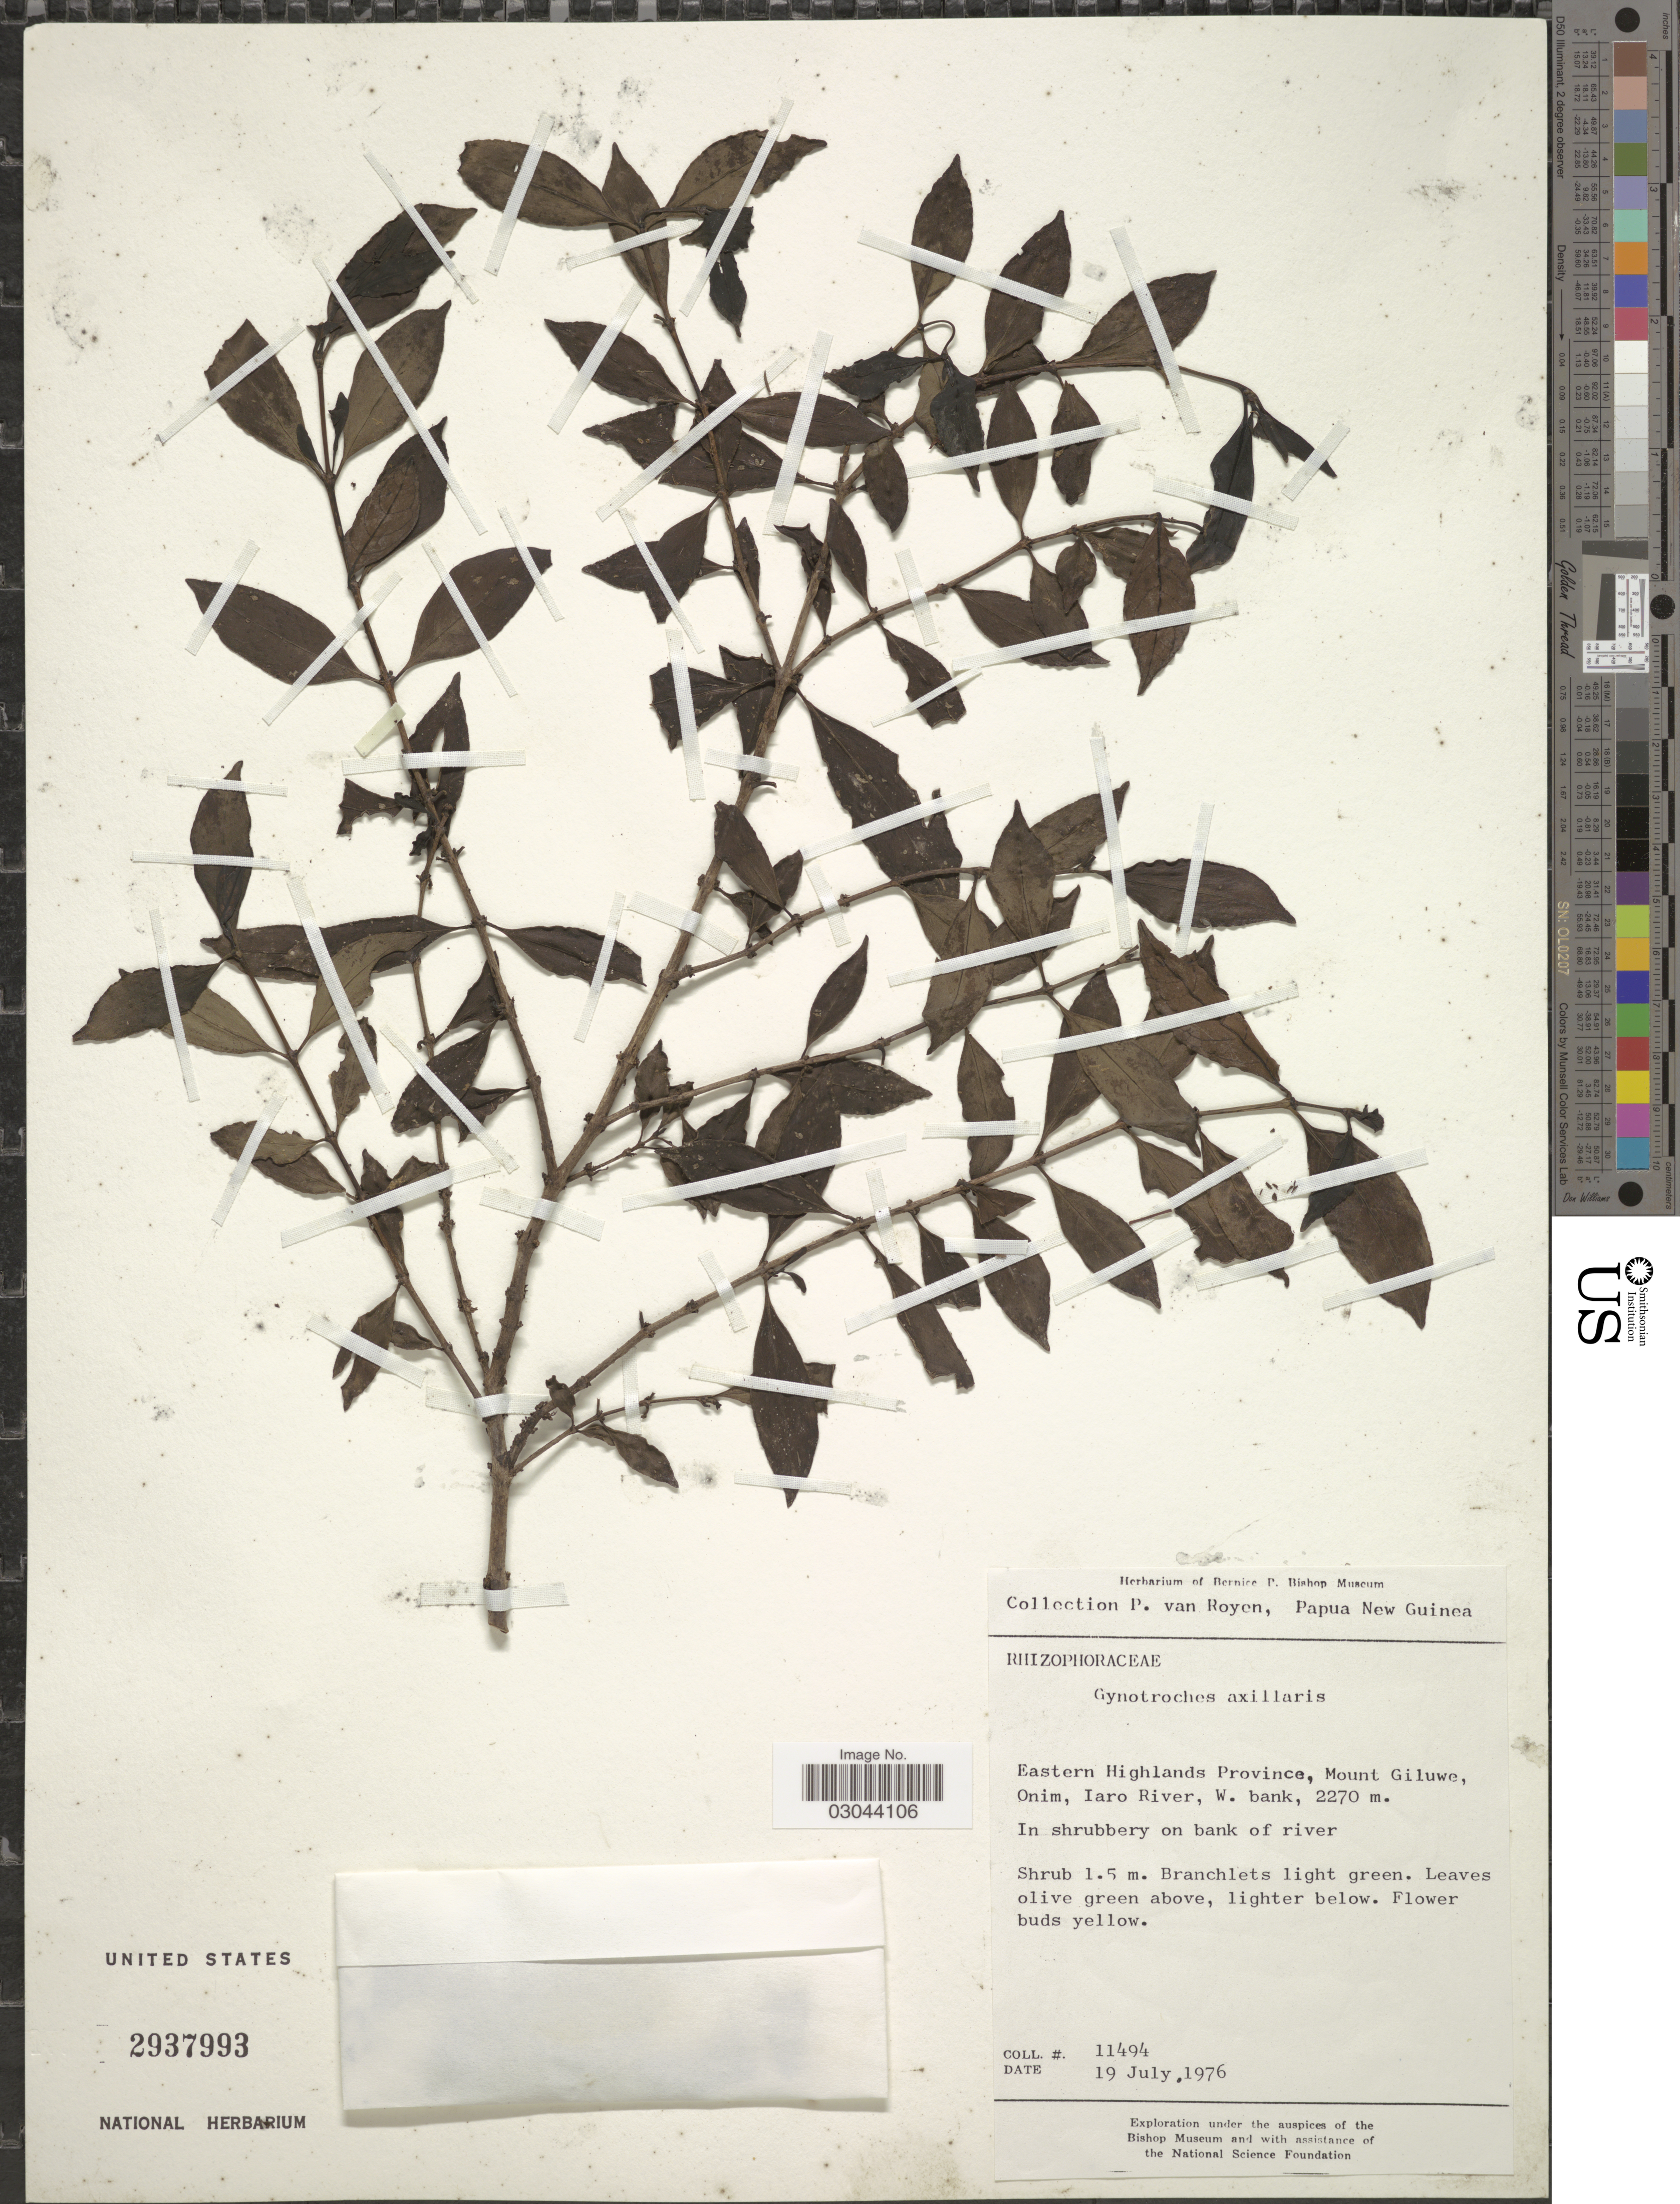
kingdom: Plantae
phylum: Tracheophyta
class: Magnoliopsida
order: Malpighiales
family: Rhizophoraceae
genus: Gynotroches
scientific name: Gynotroches axillaris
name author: Blume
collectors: P. van Royen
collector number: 11494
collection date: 1976-07-19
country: Papua New Guinea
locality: Papua New Guinea. Eastern Highlands Province, Mount Giluwe, Onim, Iaro River, W. bank.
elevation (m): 2270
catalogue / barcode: US 2937993